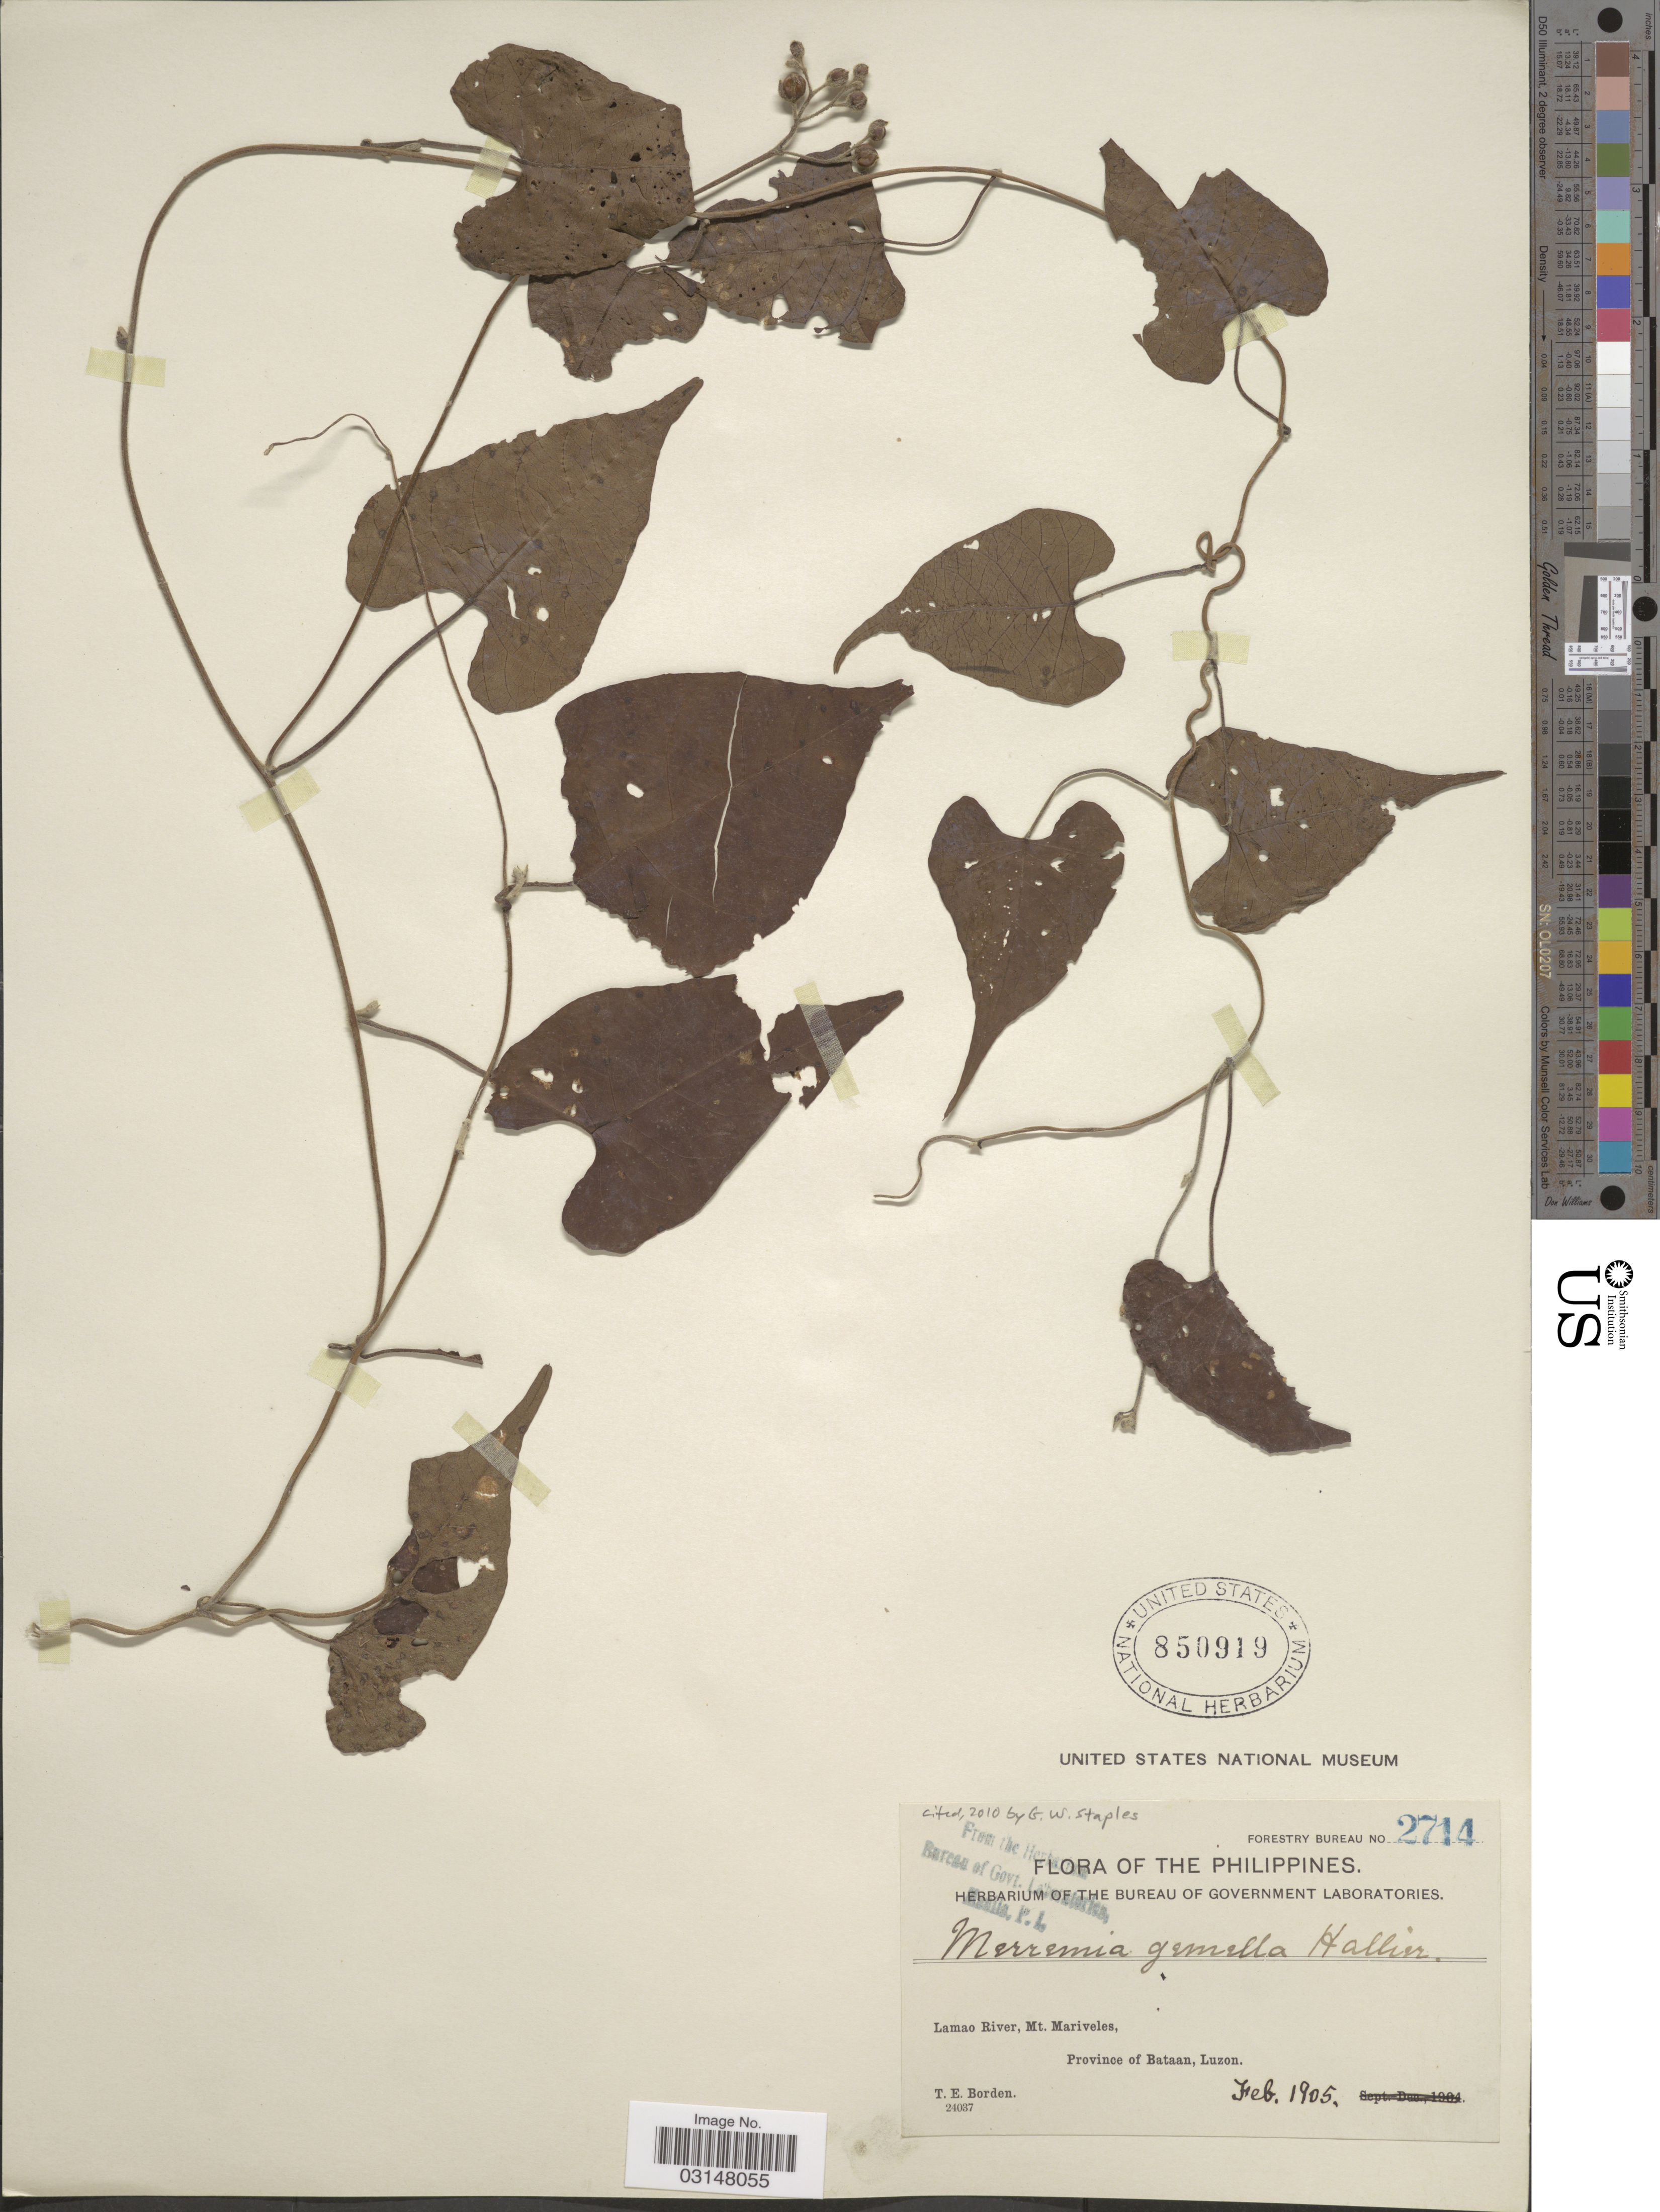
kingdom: Plantae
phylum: Tracheophyta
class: Magnoliopsida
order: Solanales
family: Convolvulaceae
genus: Merremia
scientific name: Merremia gemella var. gemella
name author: (Burm. f.) Hallier f.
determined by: Strong, Mark T., (BOT), Smithsonian Institution - National Museum of Natural History (UNITED STATES)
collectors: T. E. Borden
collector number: Forestry Bureau 2714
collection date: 1905-02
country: Philippines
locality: Lamao River, Mt. Mariveles, Province of Bataan, Luzon.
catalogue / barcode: US 850919